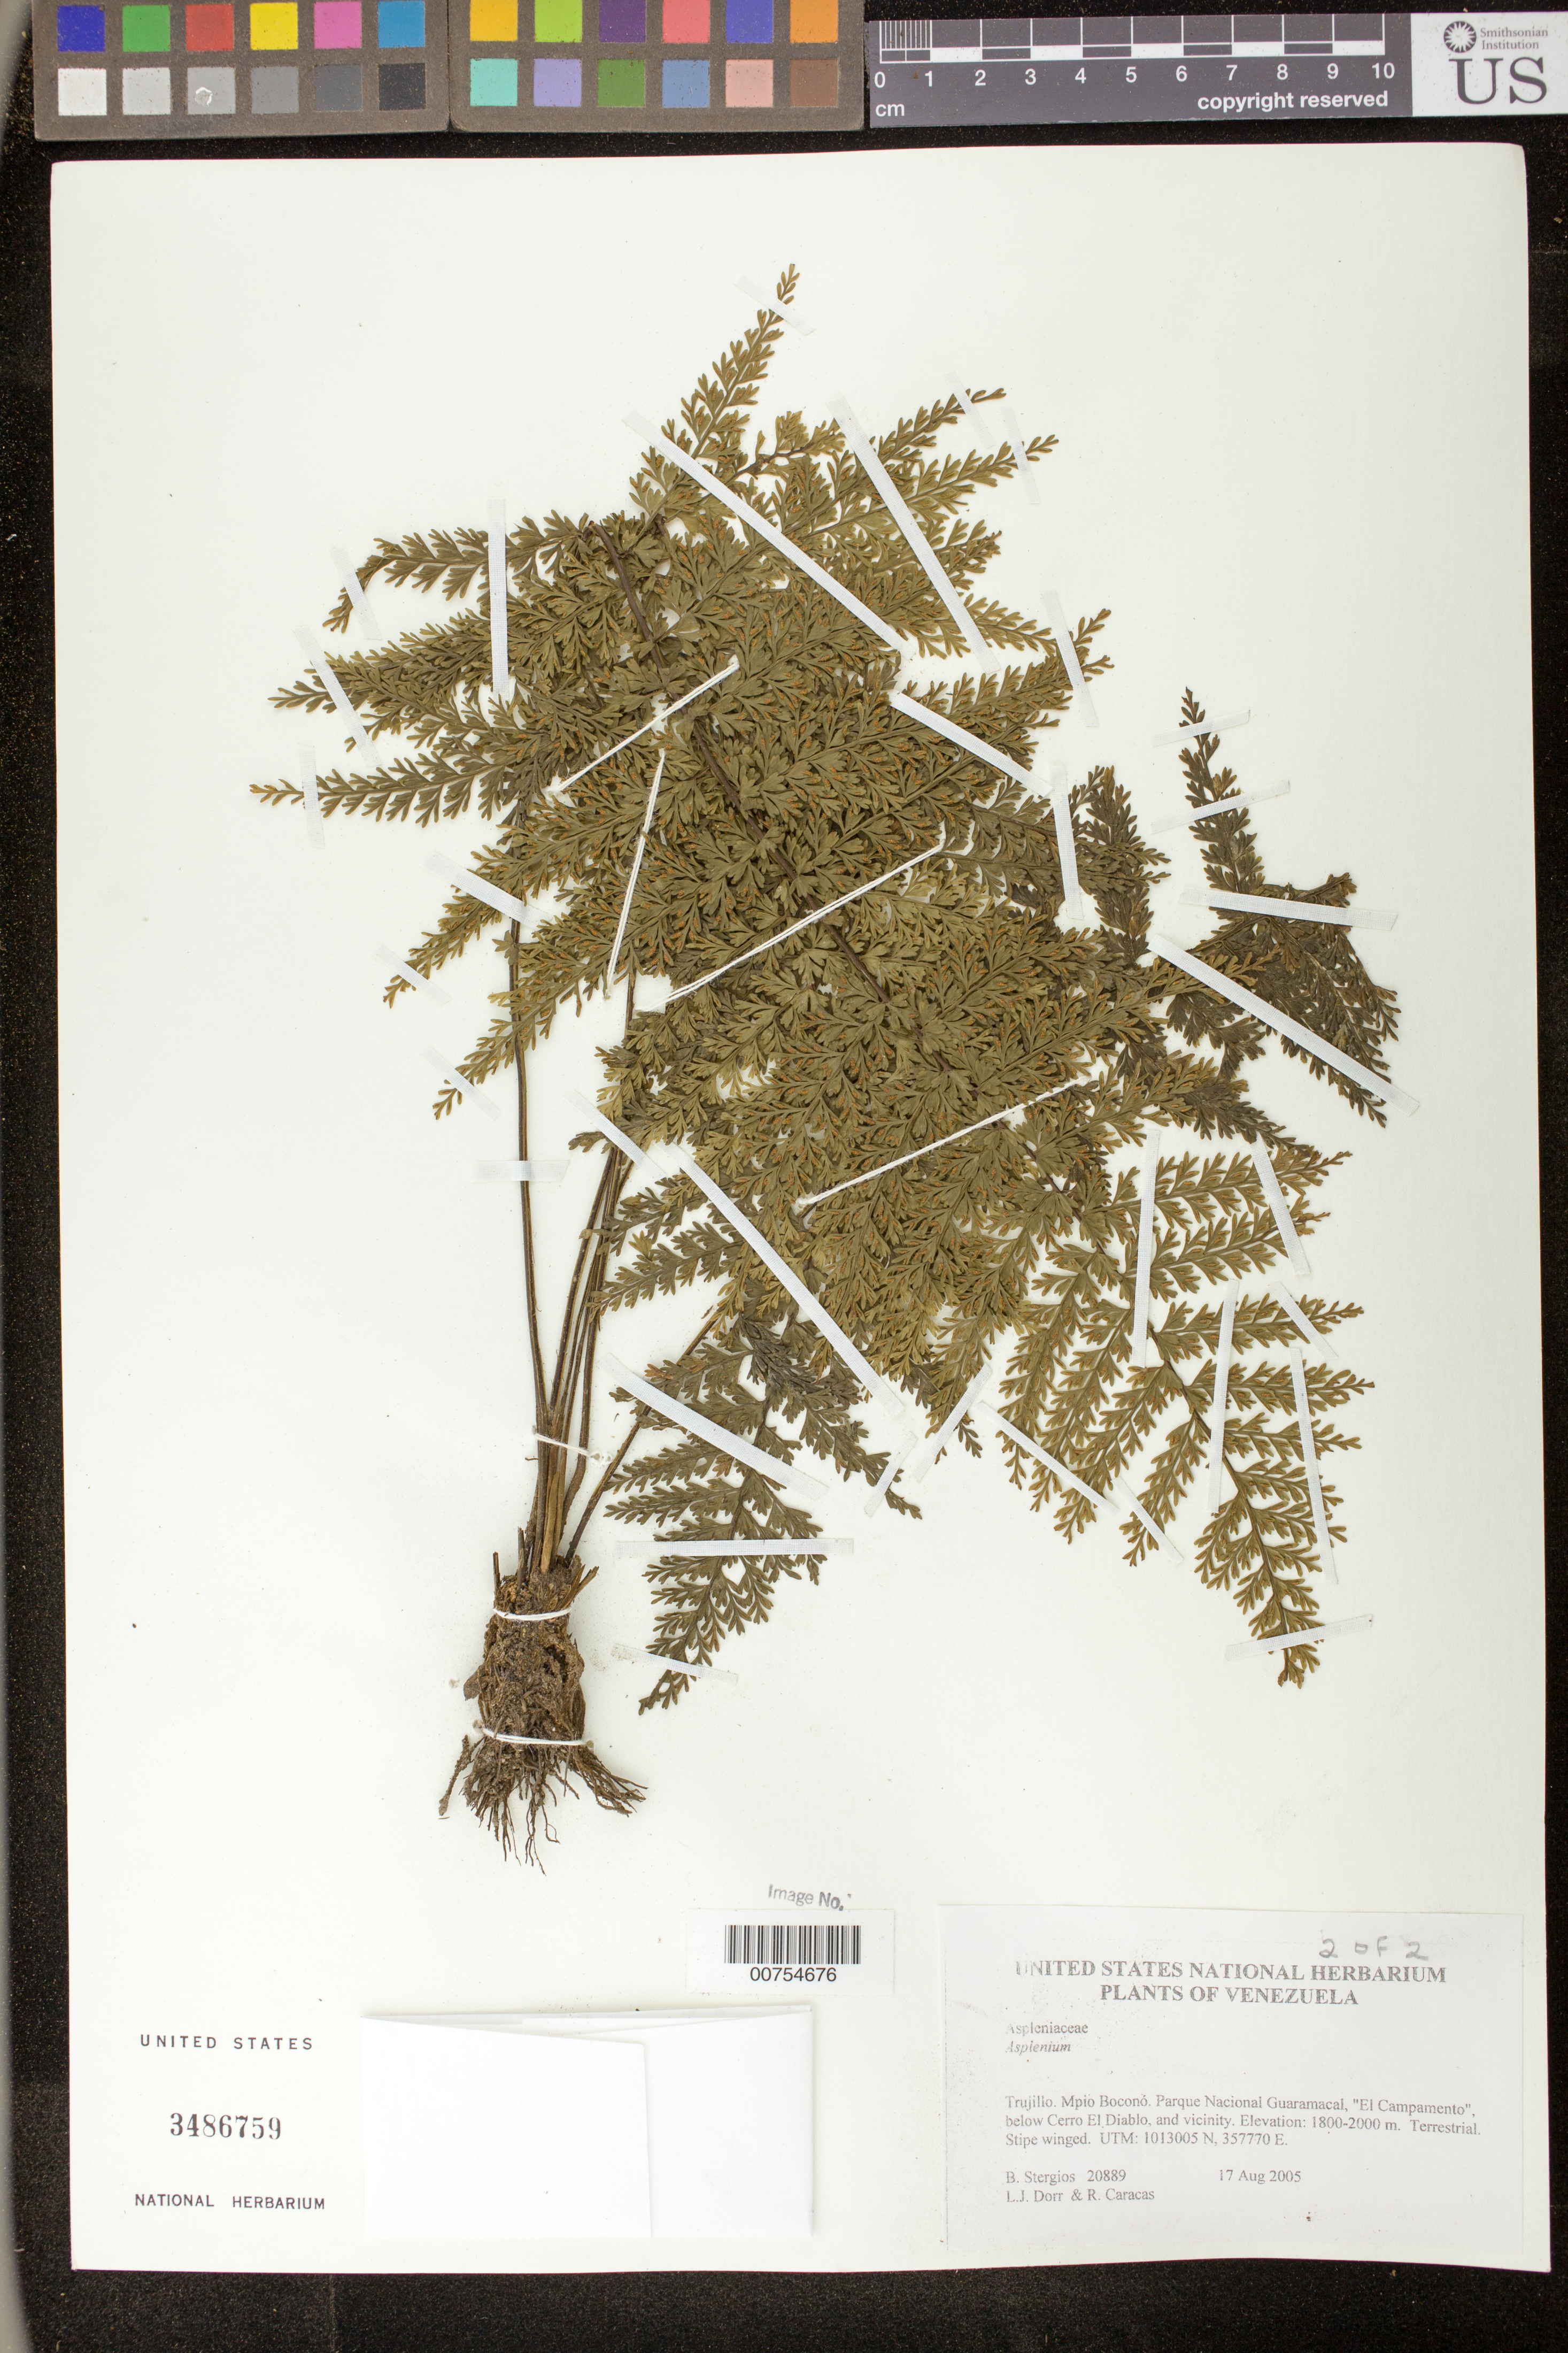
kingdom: Plantae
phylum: Tracheophyta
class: Magnoliopsida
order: Oxalidales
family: Cunoniaceae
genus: Weinmannia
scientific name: Weinmannia karsteniana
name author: Szyszyll.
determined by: Dorr, L. J., (BOT), Smithsonian Institution - National Museum of Natural History (UNITED STATES)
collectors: B. G. Stergios, L. J. Dorr & R. Caracas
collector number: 20889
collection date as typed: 17 Aug 2005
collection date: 2005-08-17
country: Venezuela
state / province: Trujillo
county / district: Boconó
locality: Parque Nacional Guaramacal, "El Campamento", below Cerro El Diablo, and vicinity.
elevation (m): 1800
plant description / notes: PORT, US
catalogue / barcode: US 3486759